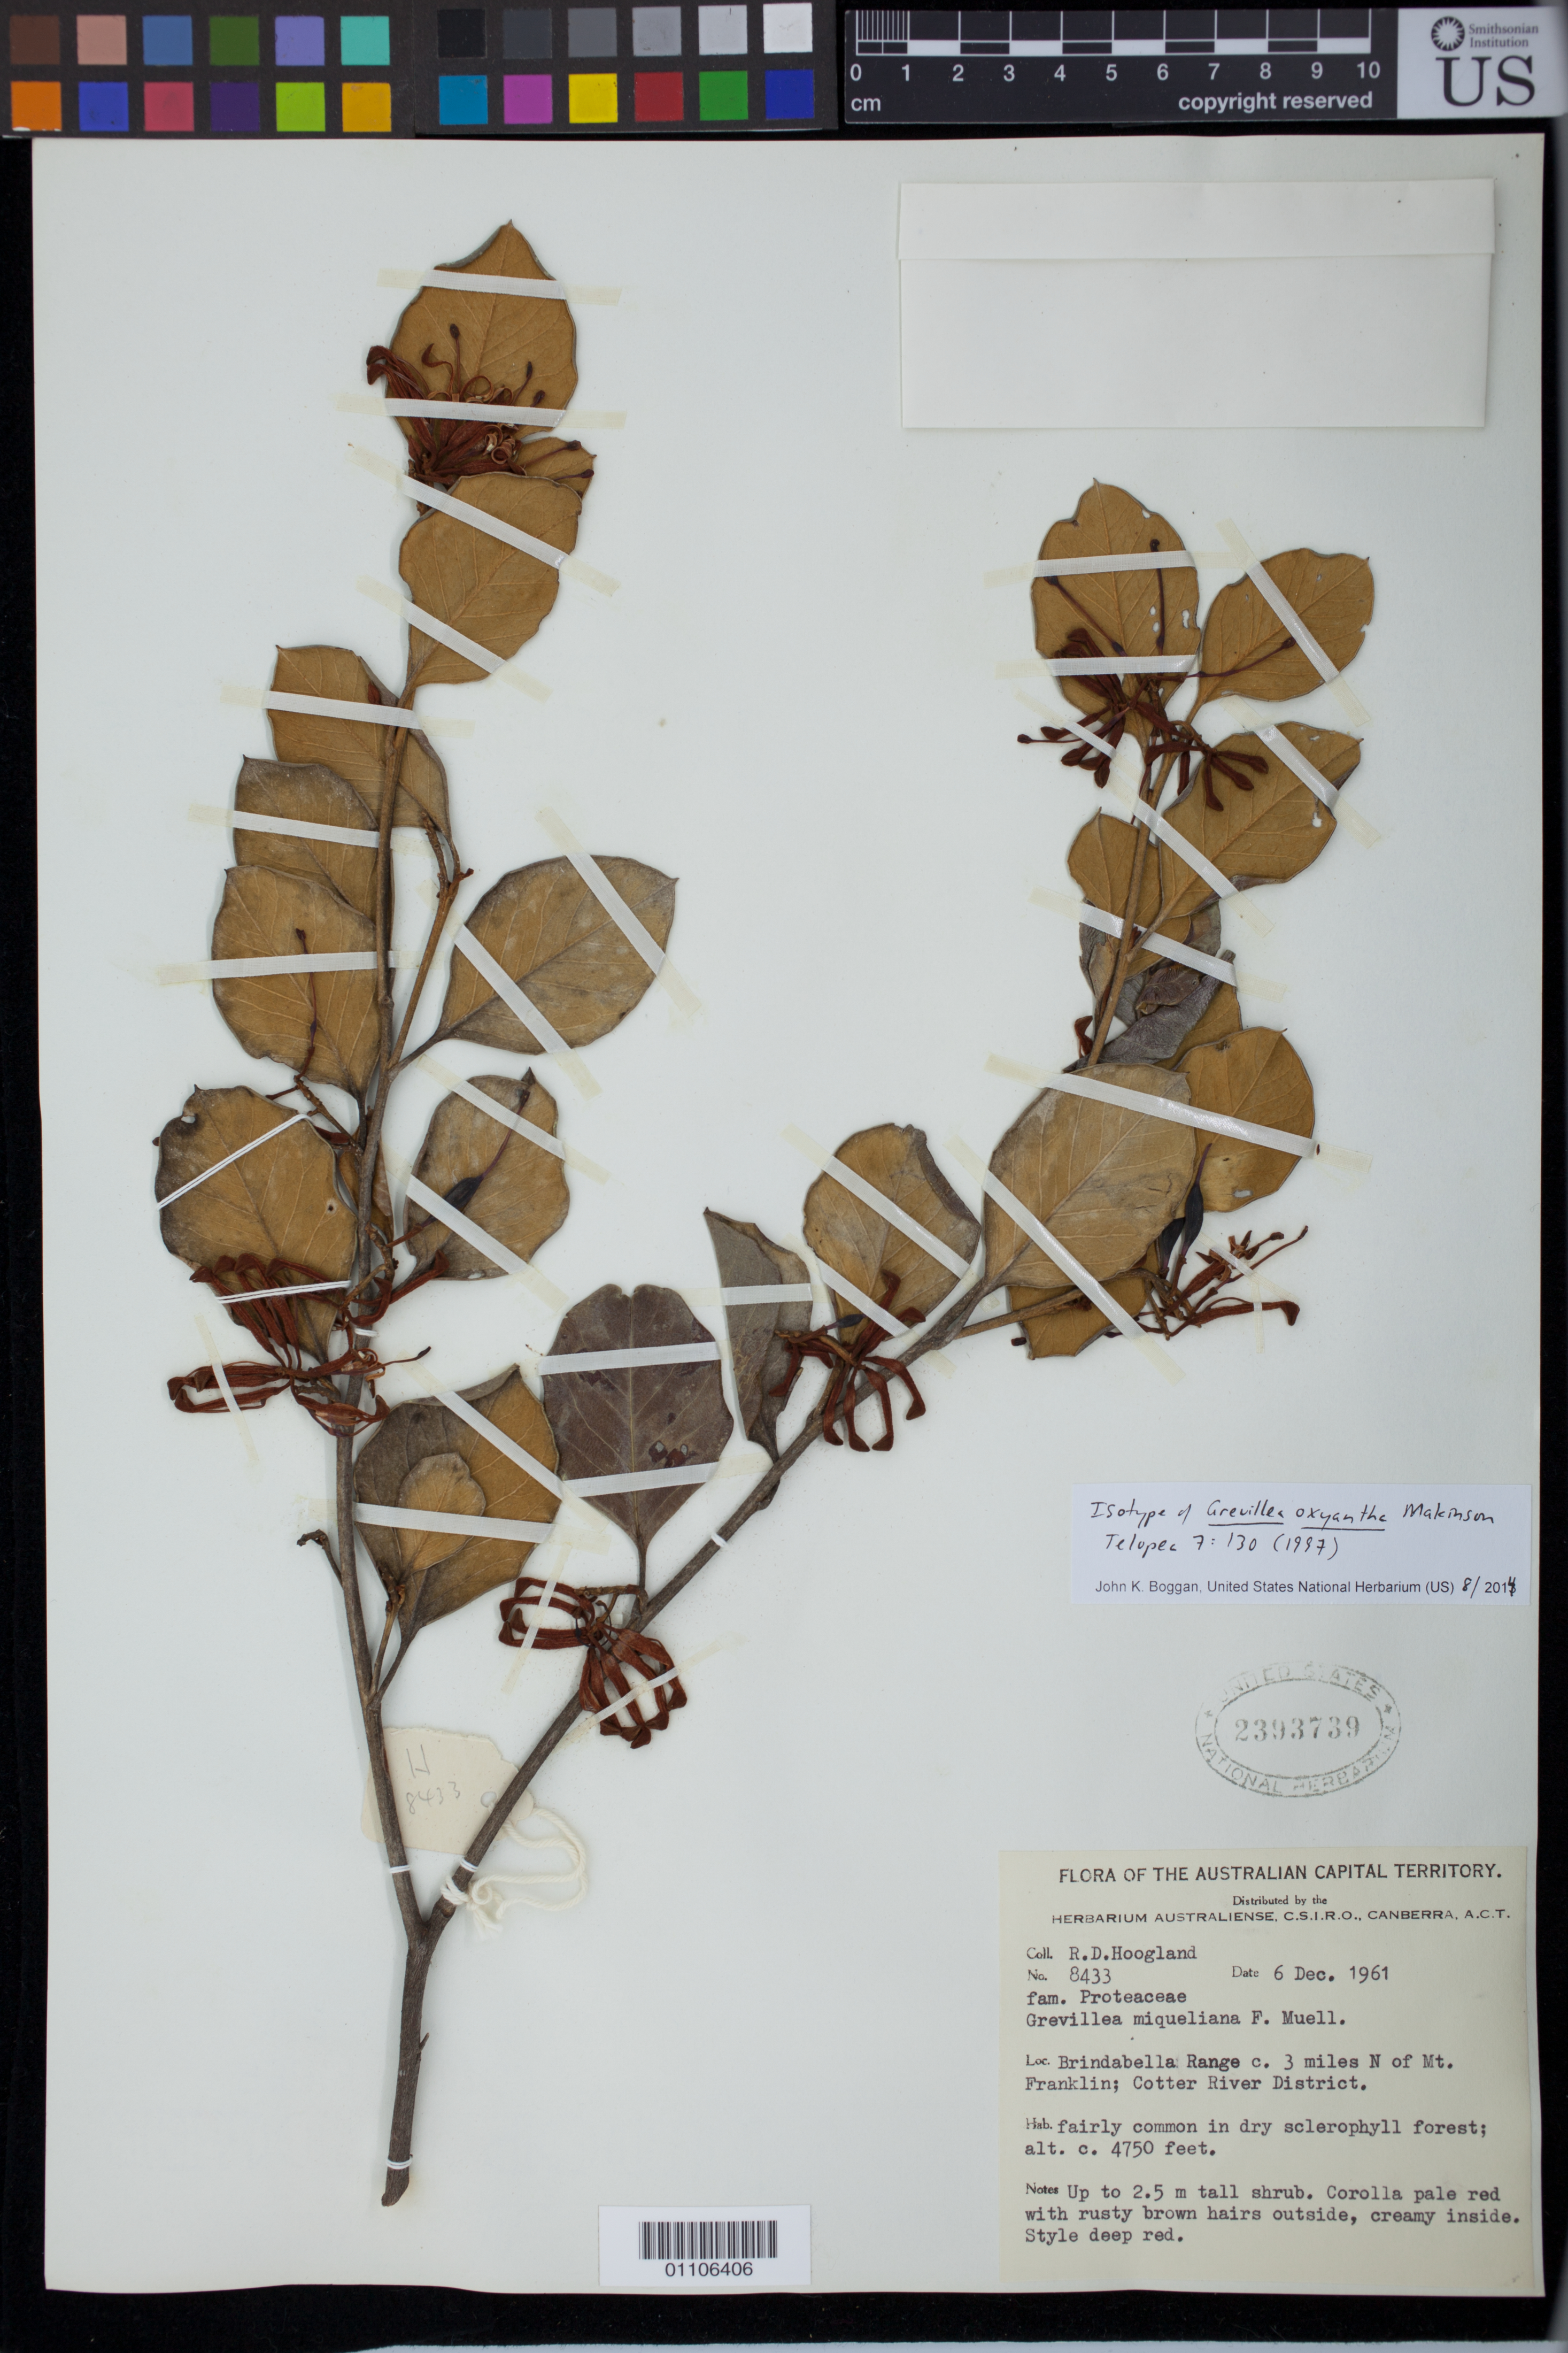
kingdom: Plantae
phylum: Tracheophyta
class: Magnoliopsida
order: Proteales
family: Proteaceae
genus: Grevillea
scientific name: Grevillea oxyantha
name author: Makinson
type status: Isotype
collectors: R. D. Hoogland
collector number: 8433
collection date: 1961-12-06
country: Australia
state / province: Australian Capital Territory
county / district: Cotter River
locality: Brindabella Range c. 3 miles N of Mt. Franklin; Cotter River District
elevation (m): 1448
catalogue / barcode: US 2393739